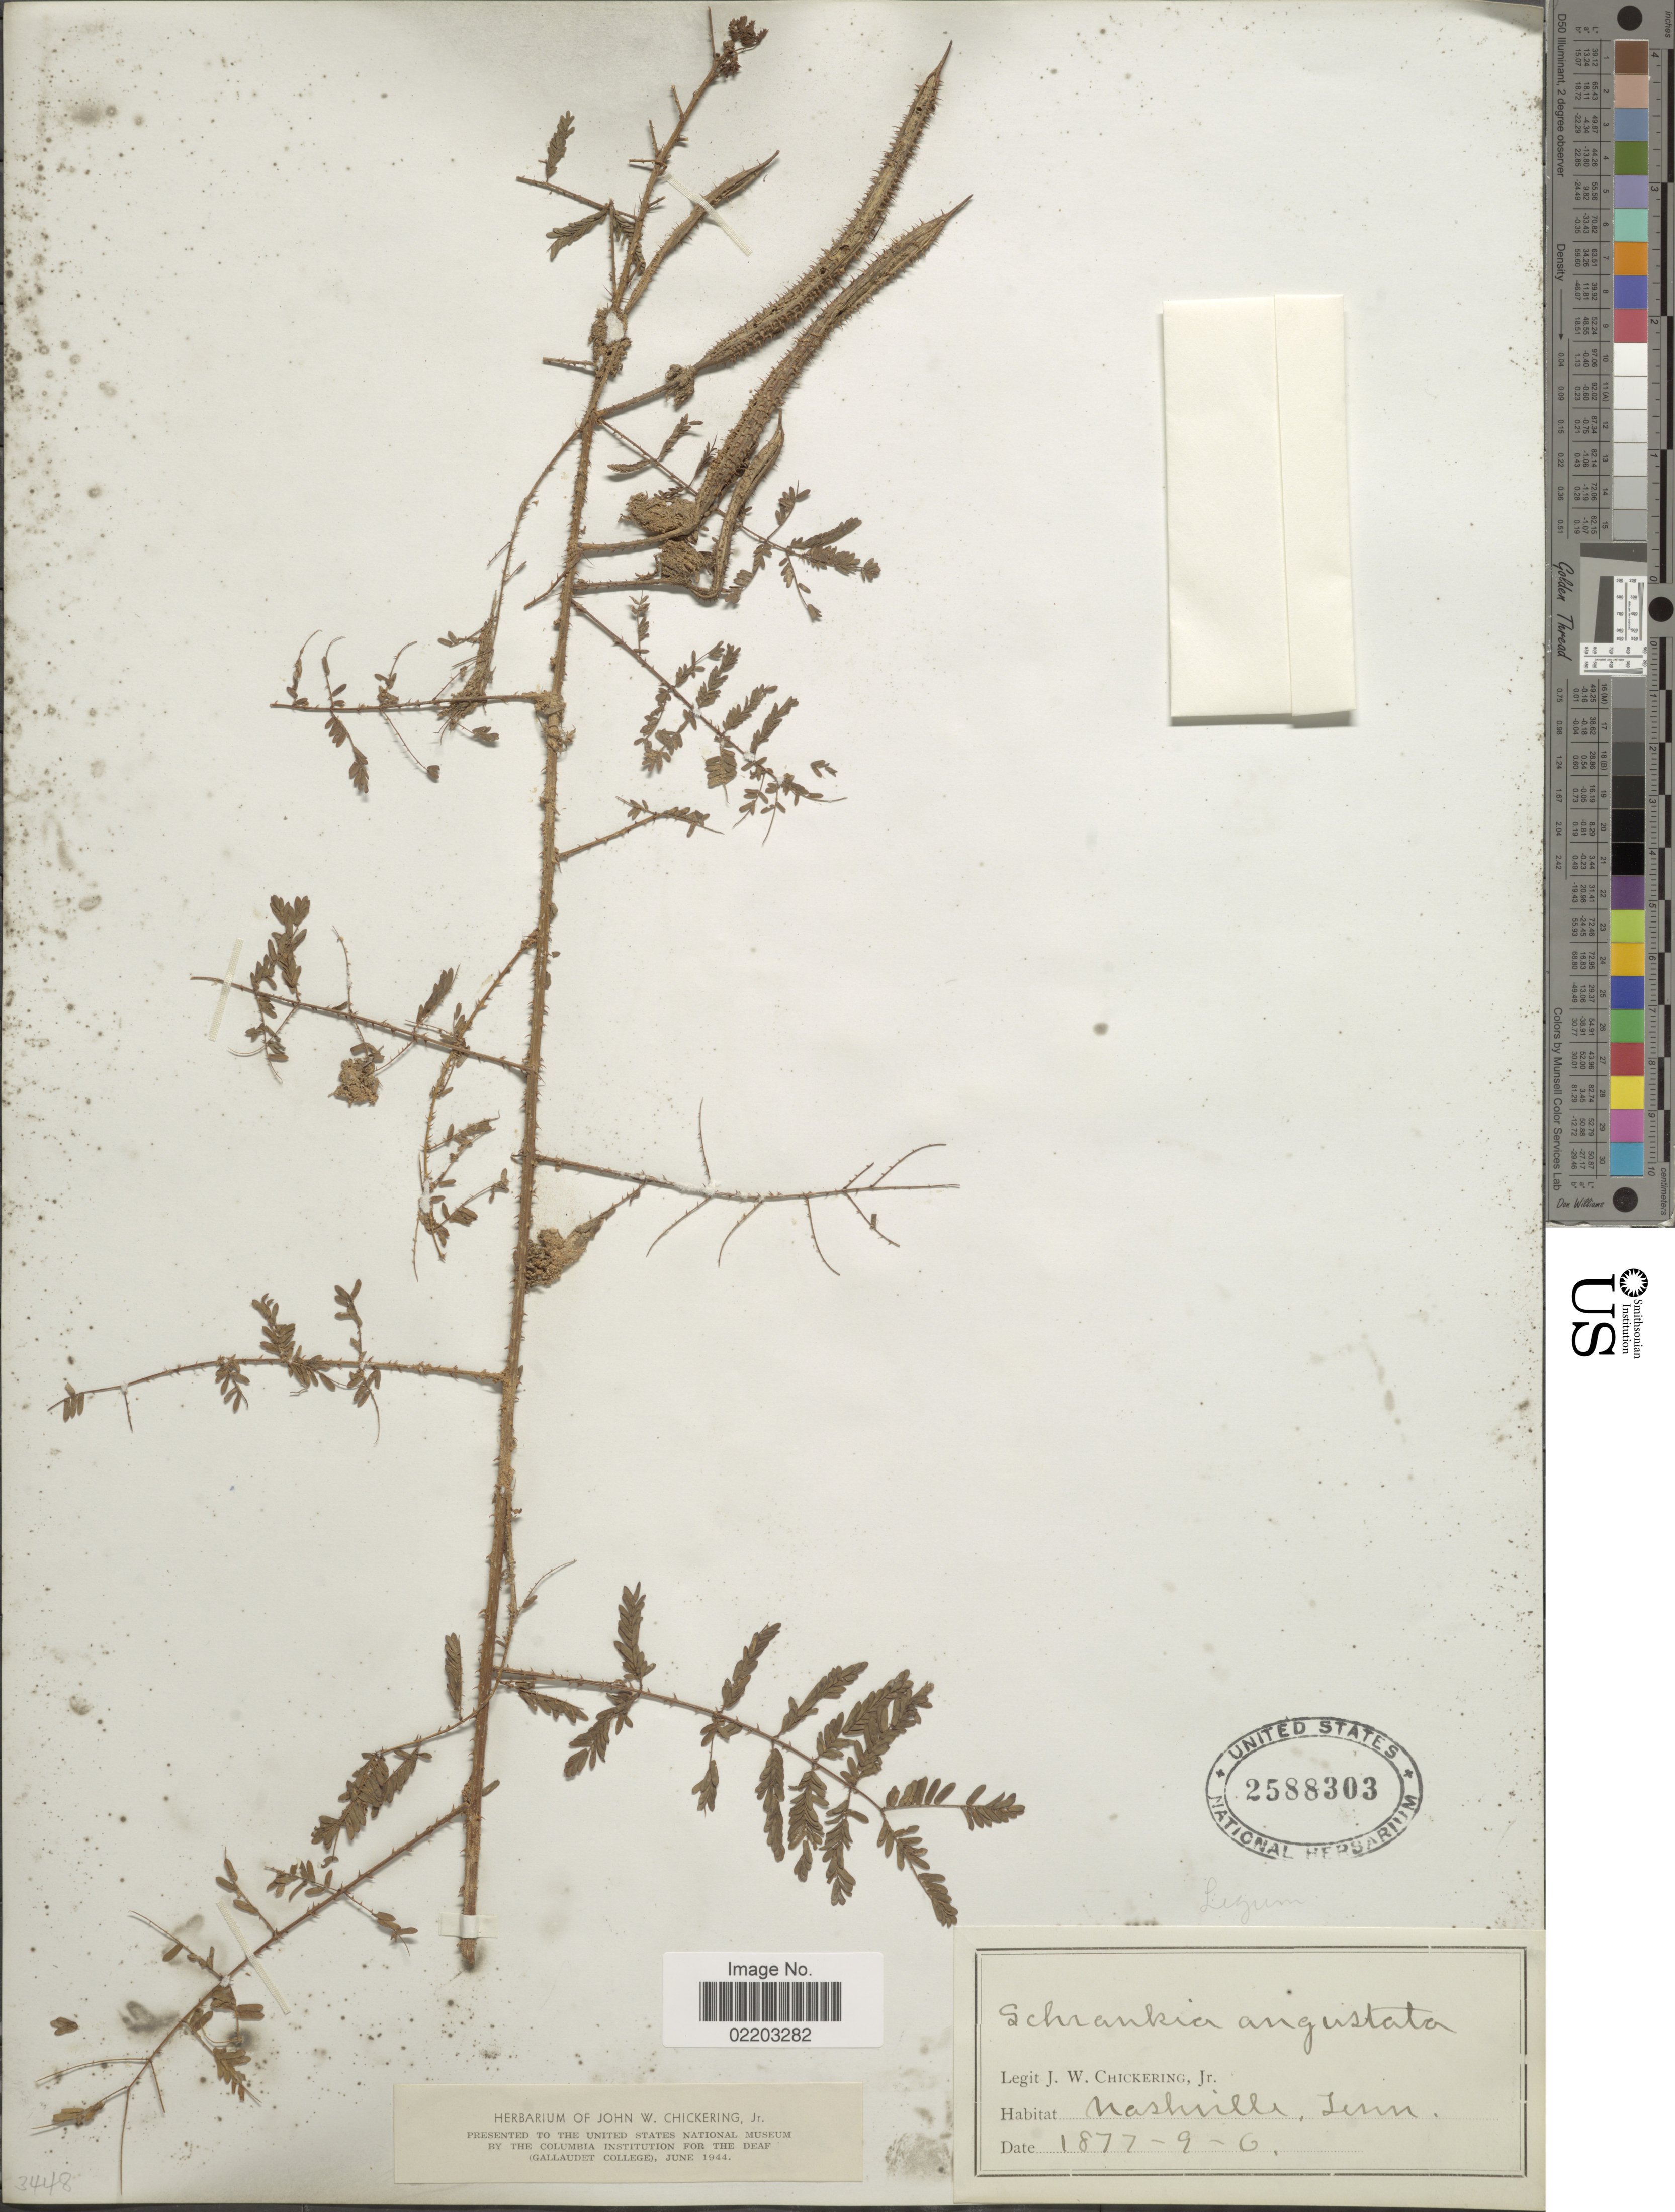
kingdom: Plantae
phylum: Tracheophyta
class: Magnoliopsida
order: Fabales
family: Fabaceae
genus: Mimosa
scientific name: Mimosa microphylla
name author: Dryand.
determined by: Strong, M. T., (US), Smithsonian Institution - National Museum of Natural History (UNITED STATES)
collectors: J. W. Chickering Jr.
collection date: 1877-09-06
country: United States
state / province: Tennessee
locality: Nashville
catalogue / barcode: US 2588303